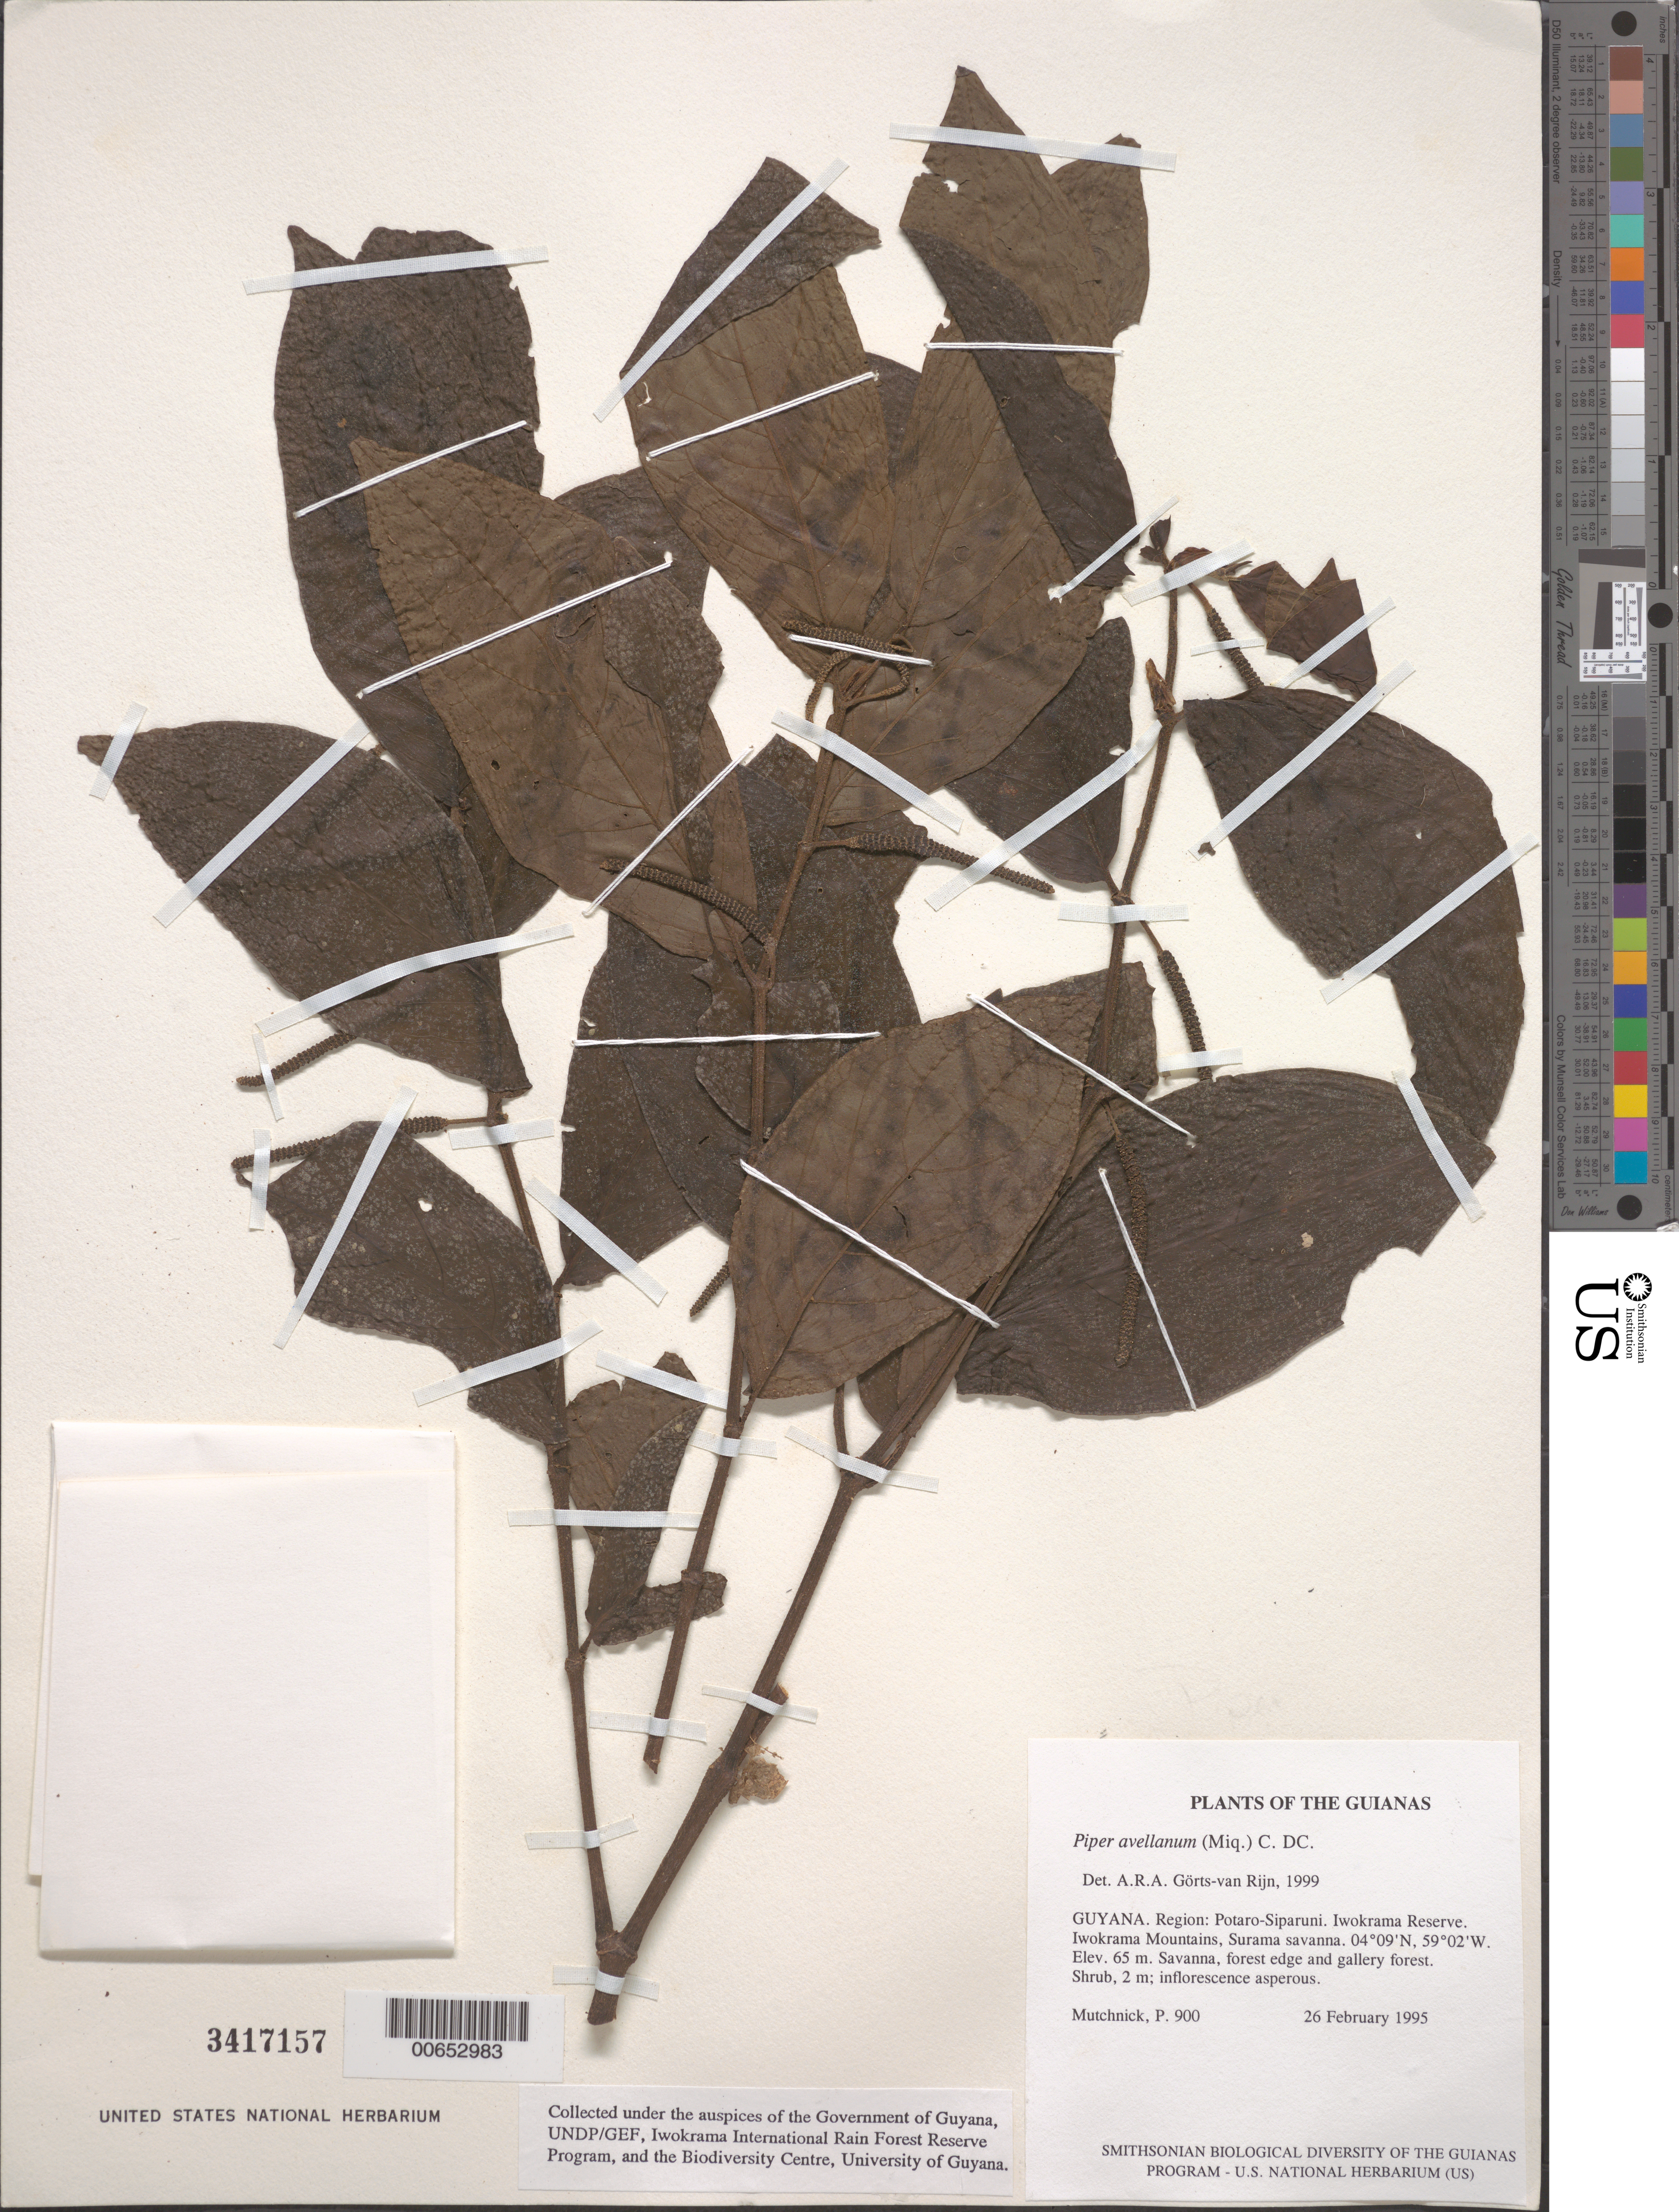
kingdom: Plantae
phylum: Tracheophyta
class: Magnoliopsida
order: Piperales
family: Piperaceae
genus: Piper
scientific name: Piper avellanum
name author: (Miq.) C. DC.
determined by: Görts-van Rijn, A. R. A.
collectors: P. Mutchnick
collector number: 900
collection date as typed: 26 February 1995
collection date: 1995-02-26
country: Guyana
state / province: Potaro-Siparuni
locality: Iwokrama Reserve. Iwokrama Mountains, Surama savanna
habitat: Savanna, forest edge and gallery forest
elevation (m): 65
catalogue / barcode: US 3417157